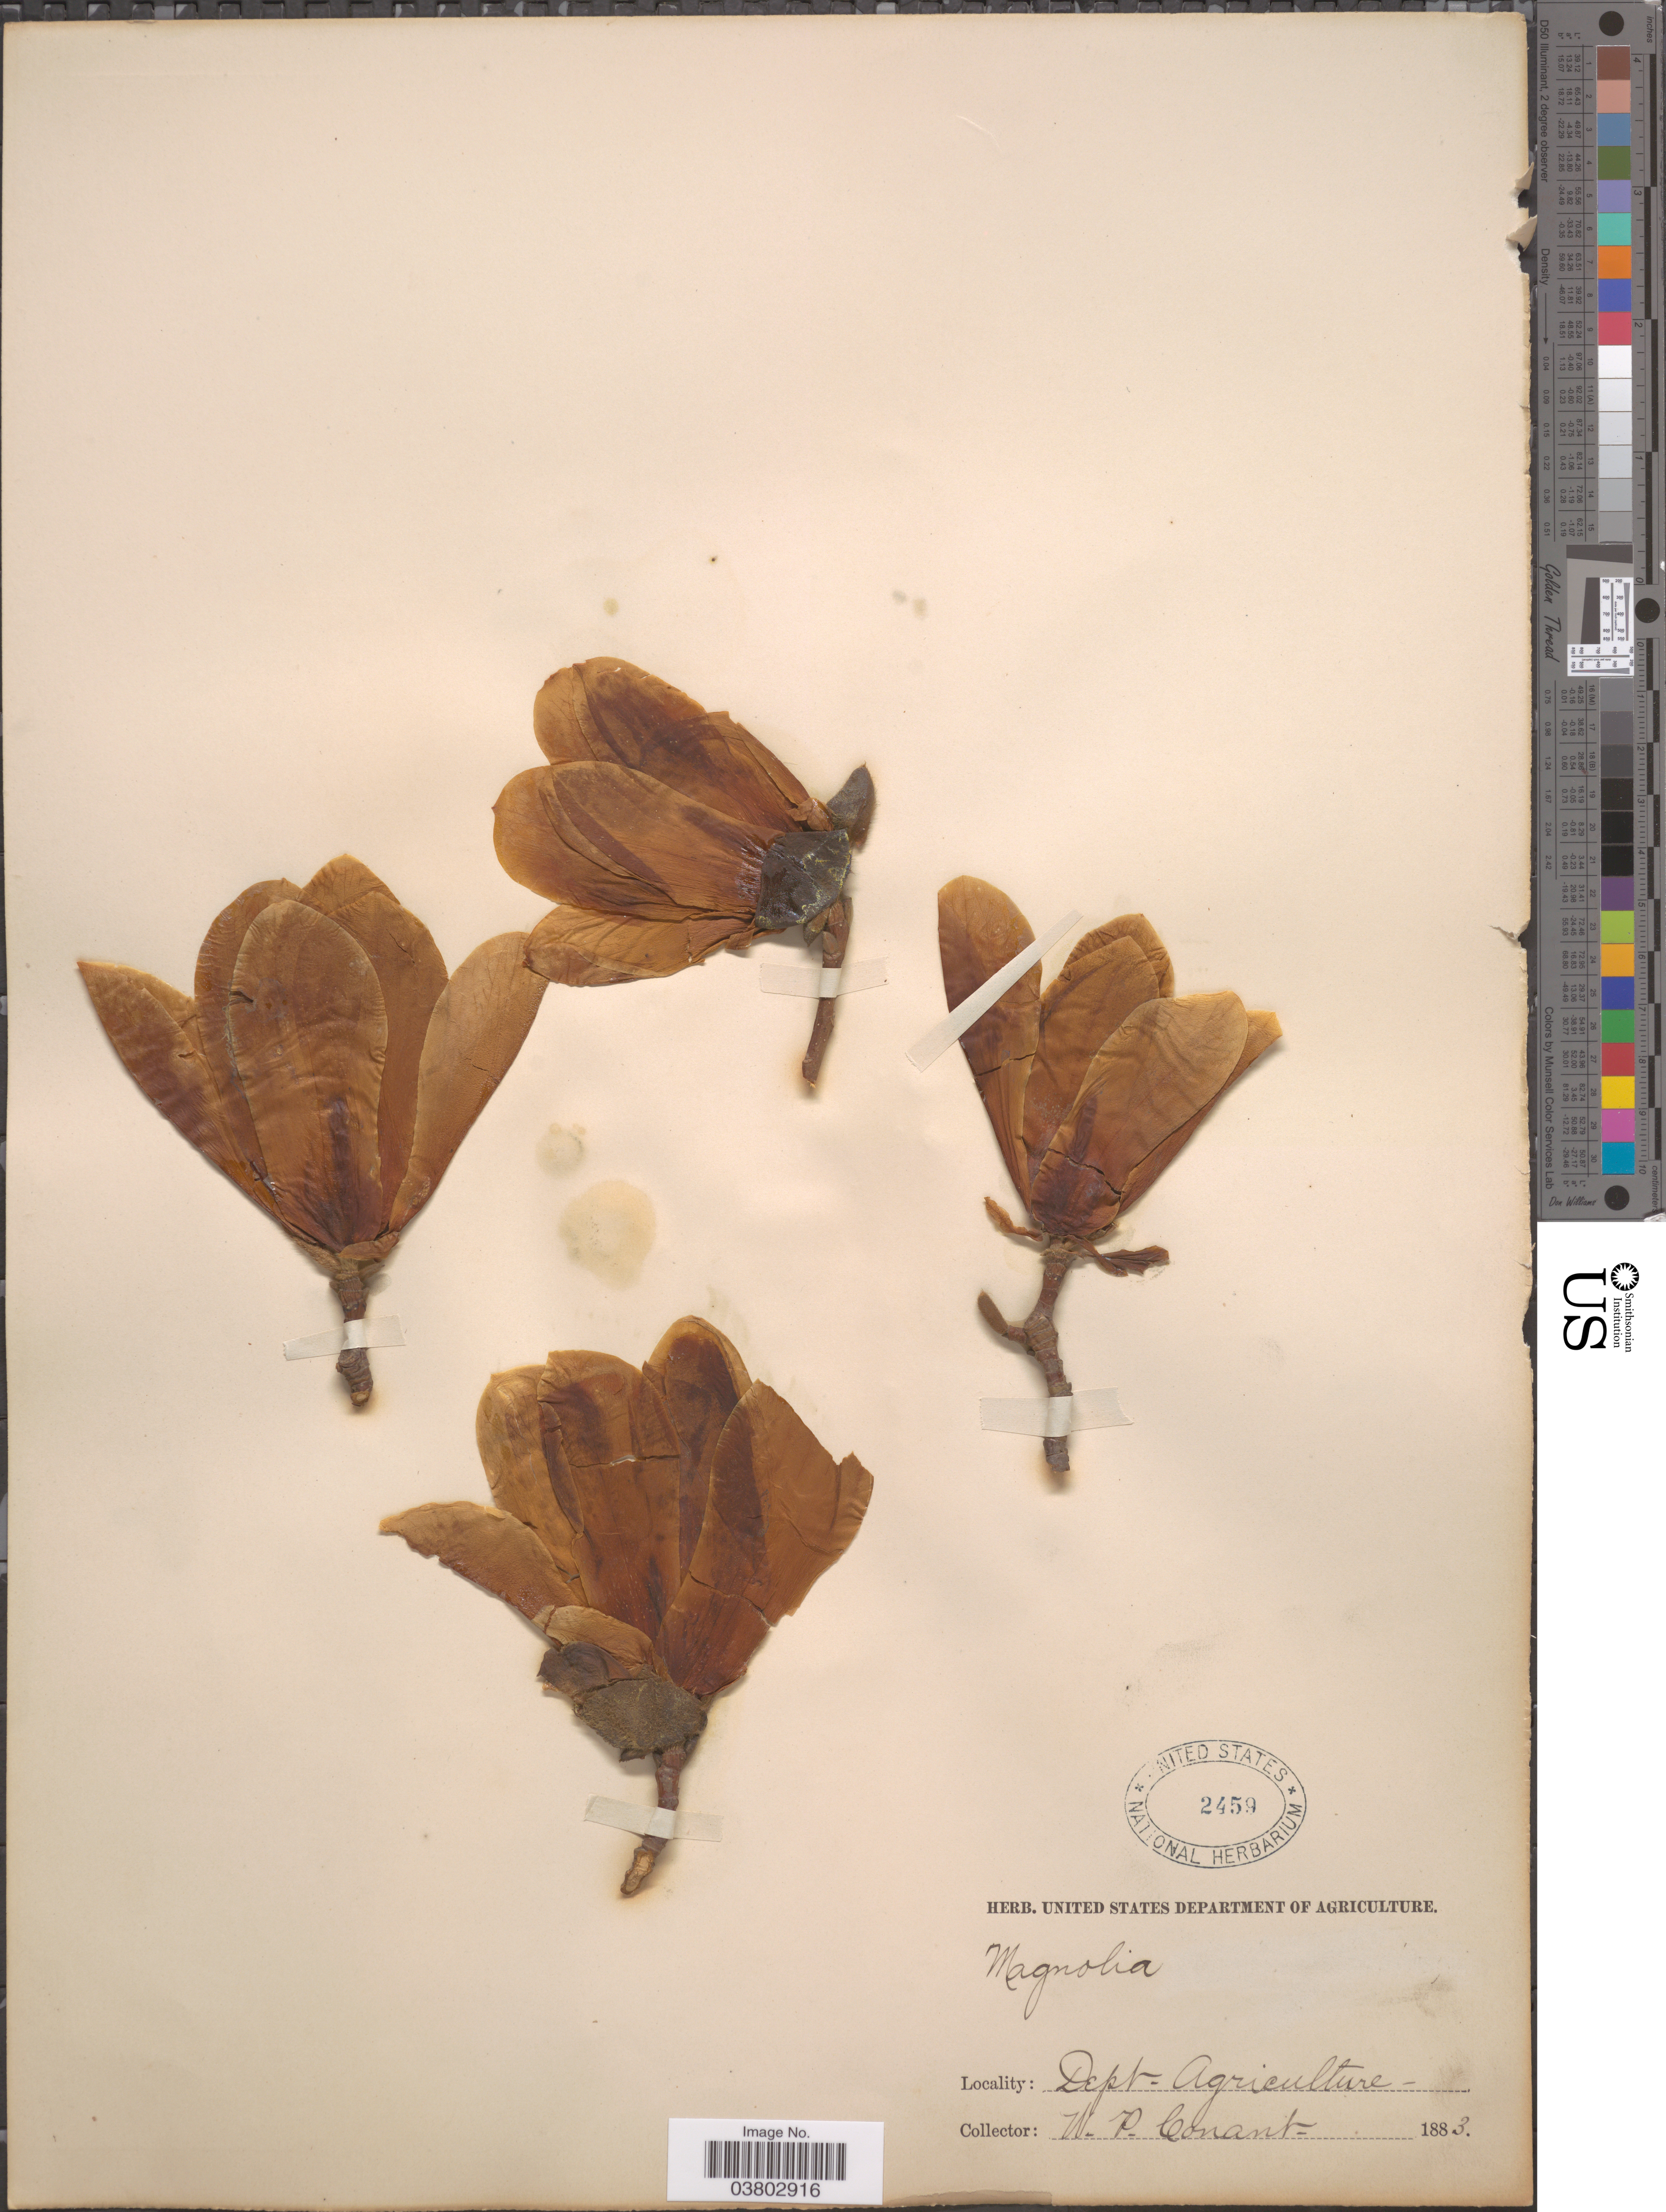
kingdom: Plantae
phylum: Tracheophyta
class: Magnoliopsida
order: Magnoliales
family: Magnoliaceae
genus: Magnolia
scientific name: Magnolia sp.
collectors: W. P. Conant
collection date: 1883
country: United States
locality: Dept. Agriculture.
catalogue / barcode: US 2459